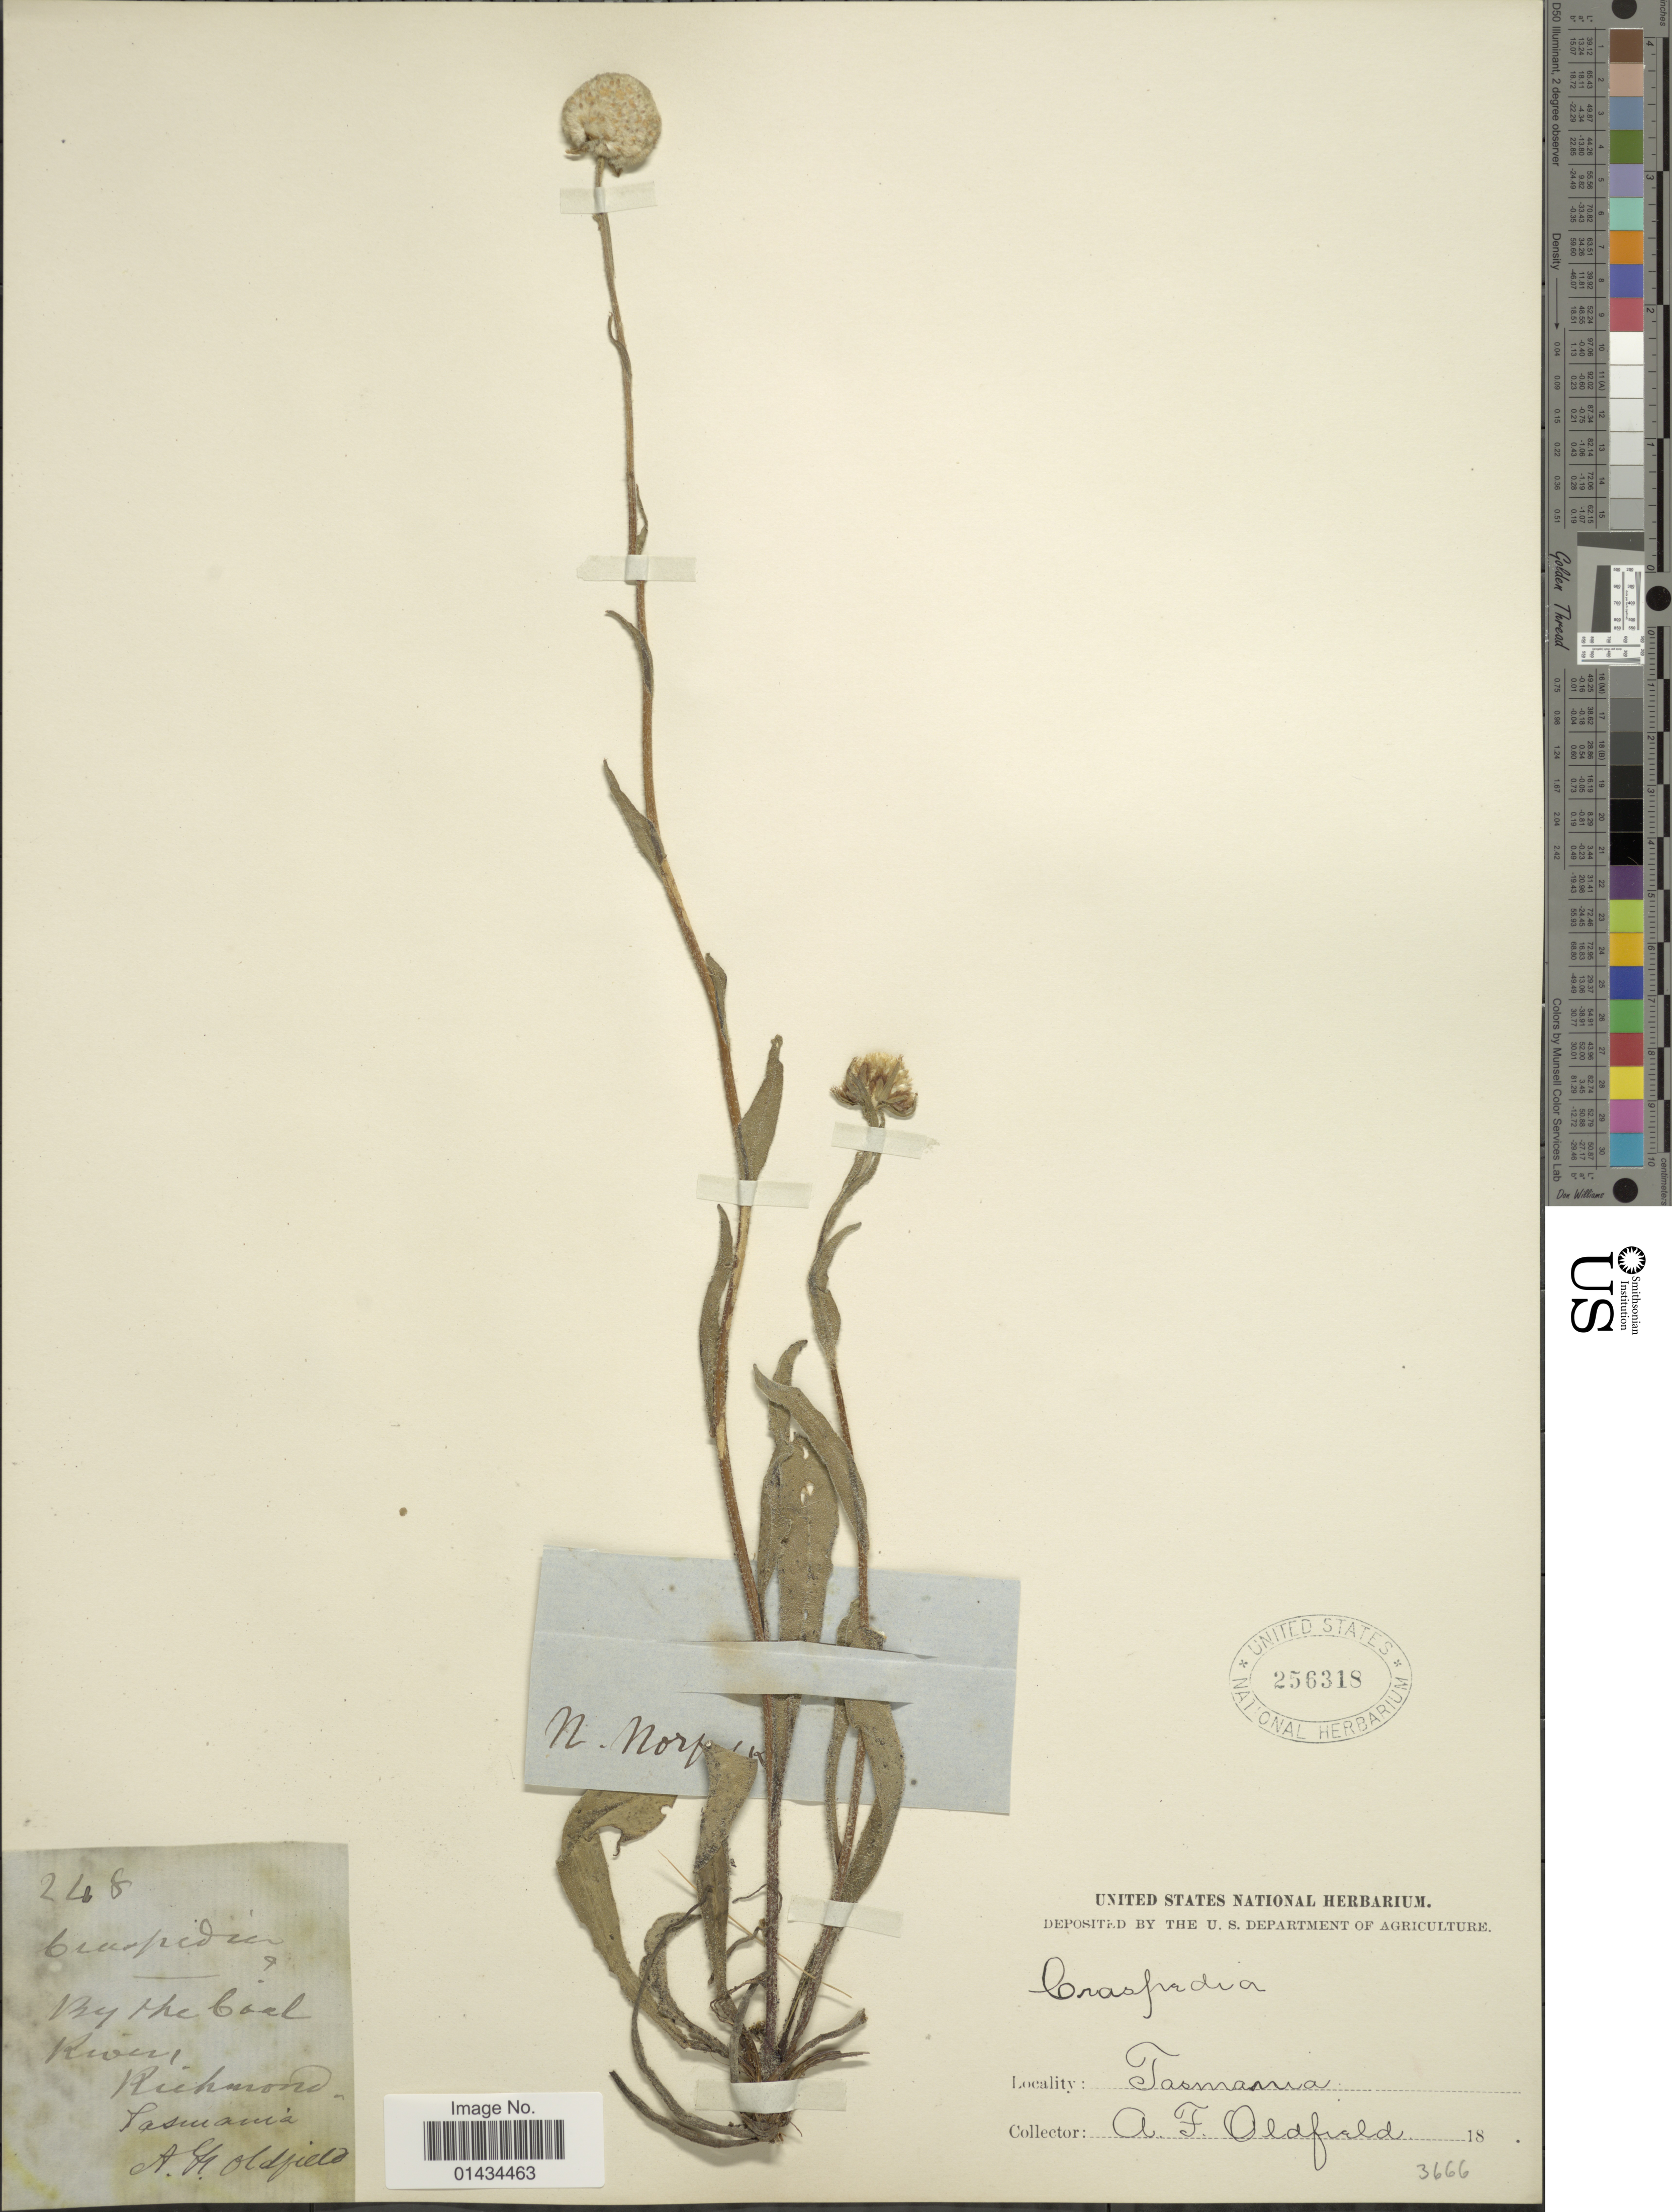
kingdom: Plantae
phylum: Tracheophyta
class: Magnoliopsida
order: Asterales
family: Asteraceae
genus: Craspedia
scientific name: Craspedia sp.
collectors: A. Oldfield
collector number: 248/3666*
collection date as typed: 18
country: Australia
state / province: Tasmania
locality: By the the Coal River, Richmond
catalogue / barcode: US 256318